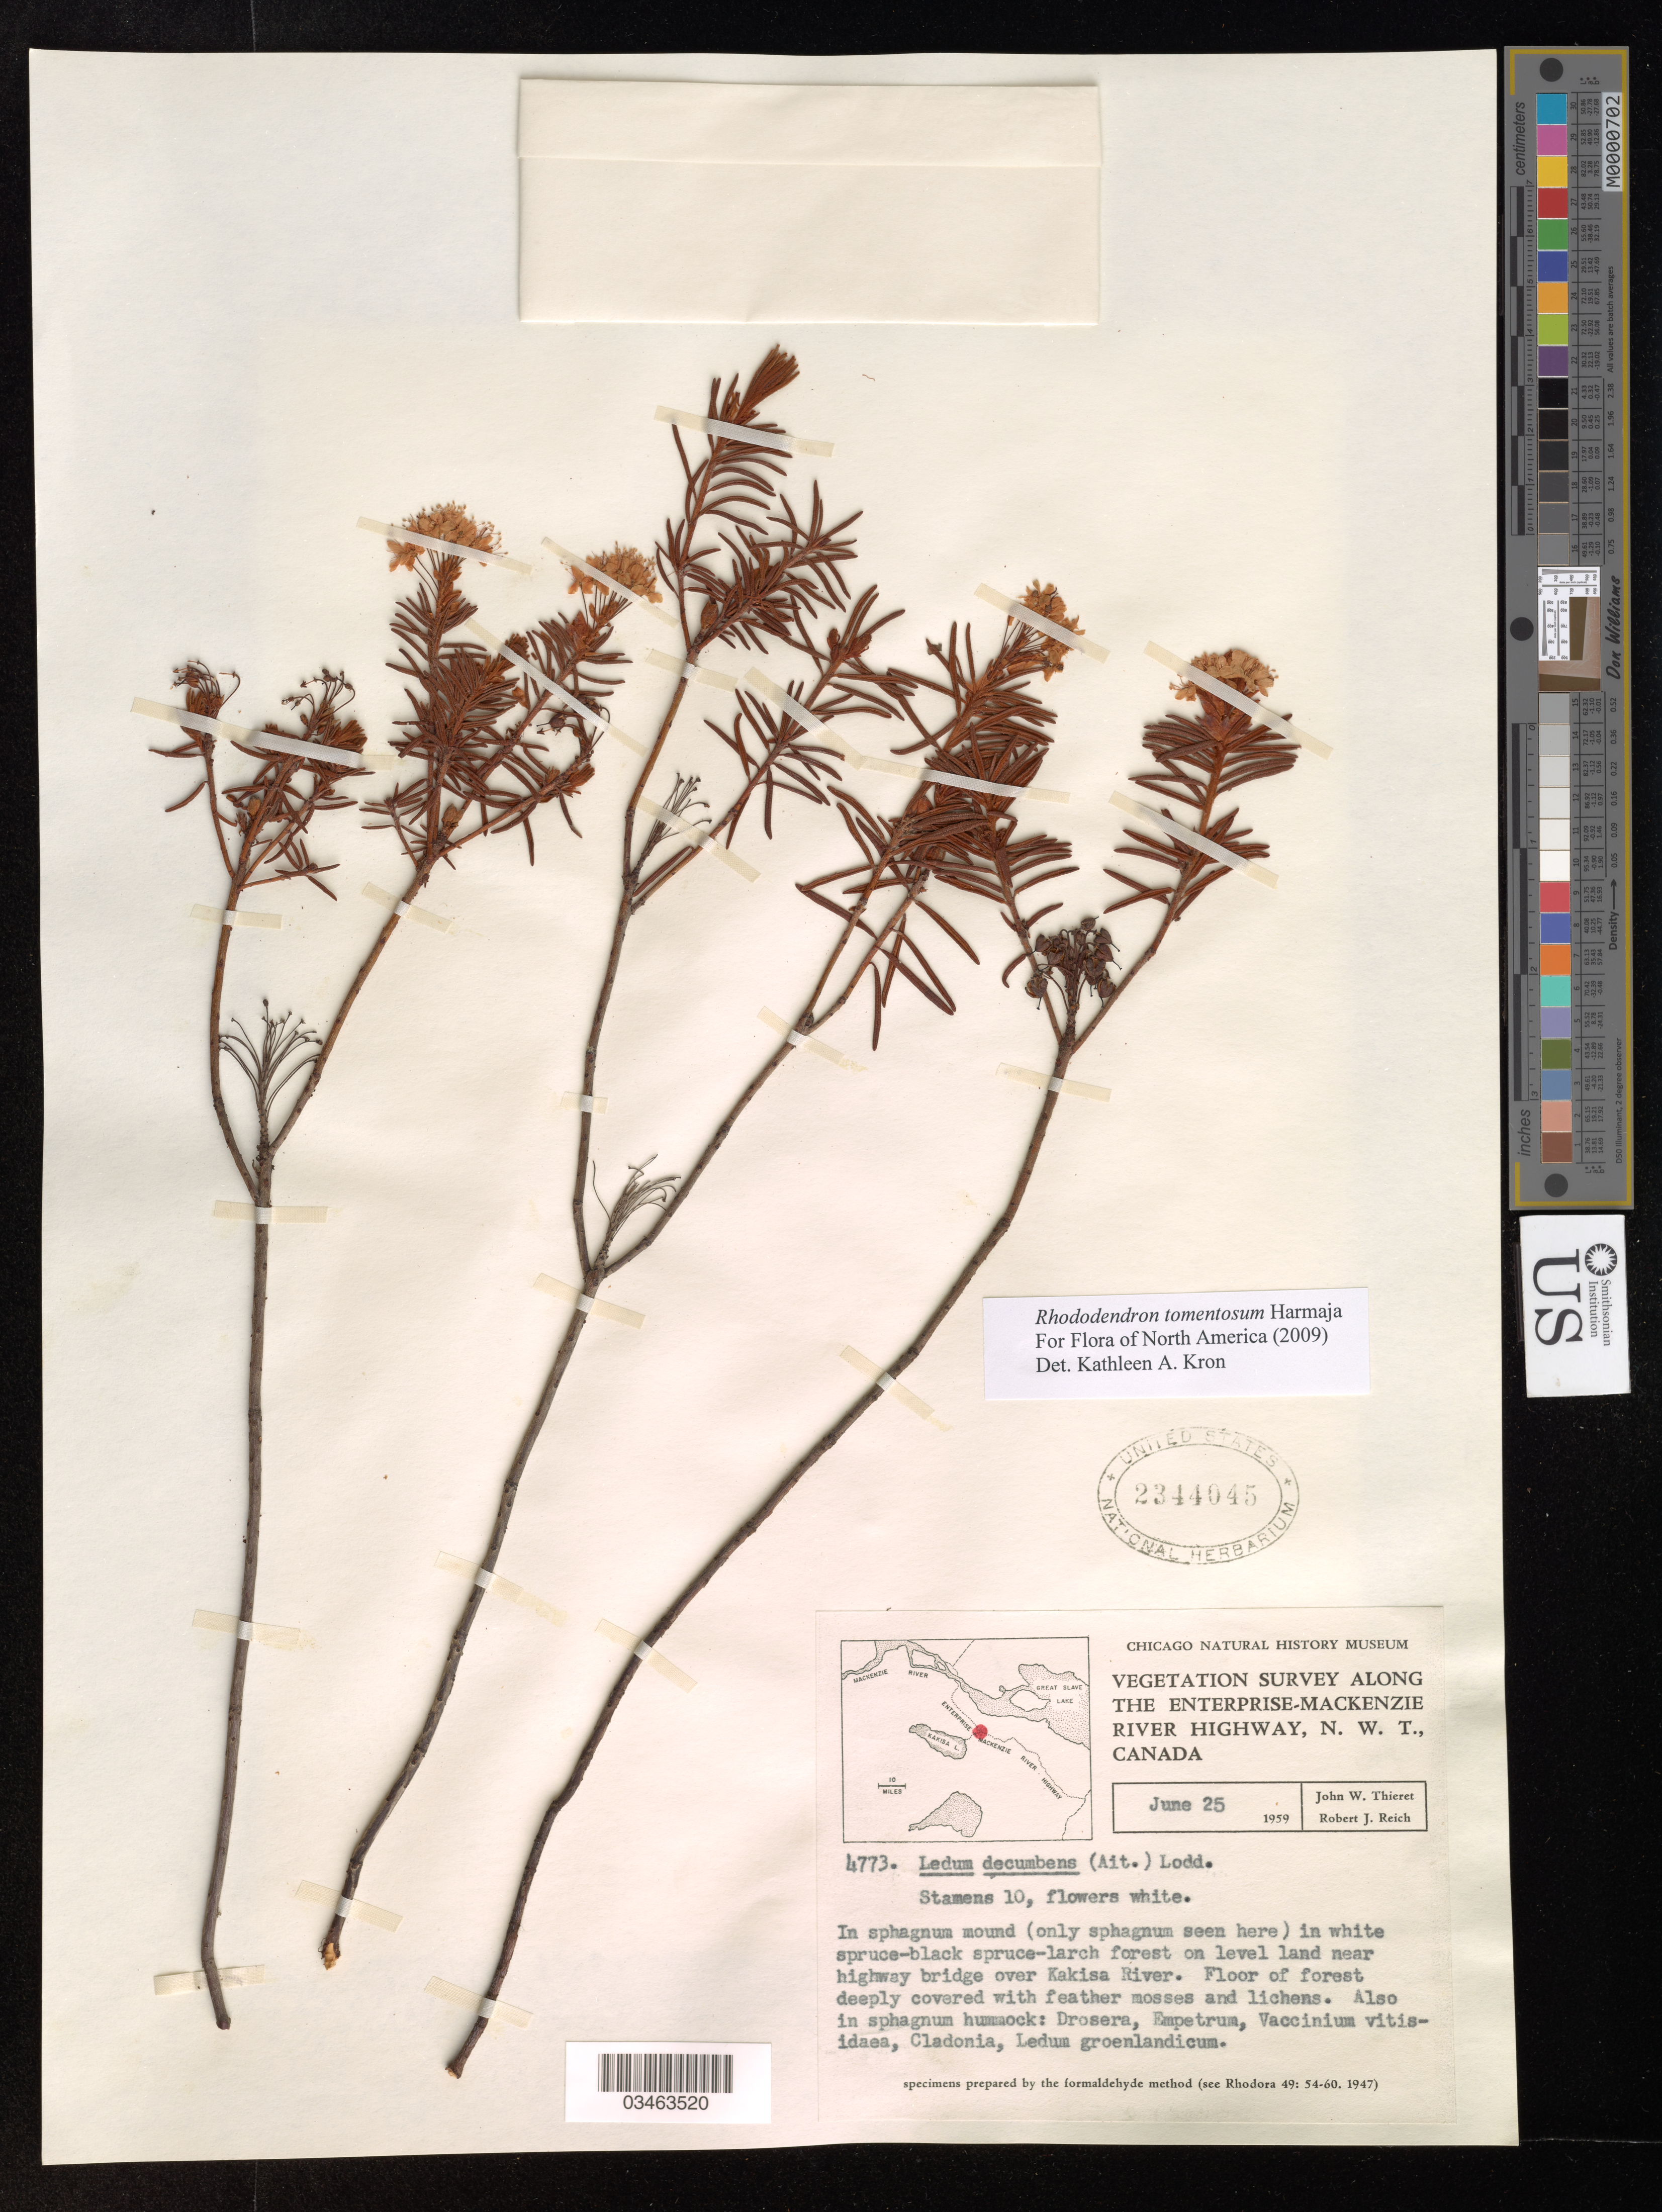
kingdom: Plantae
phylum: Tracheophyta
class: Magnoliopsida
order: Ericales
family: Ericaceae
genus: Rhododendron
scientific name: Rhododendron tomentosum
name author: Harmaja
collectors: J. W. Thieret & R. Reich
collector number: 4773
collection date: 1959-06-25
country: Canada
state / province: Northwest Territories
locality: Vegetation Survey along the Enterprise-Mackenzie River Highway. Near highway bridge over Kakisa River.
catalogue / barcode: US 2344045